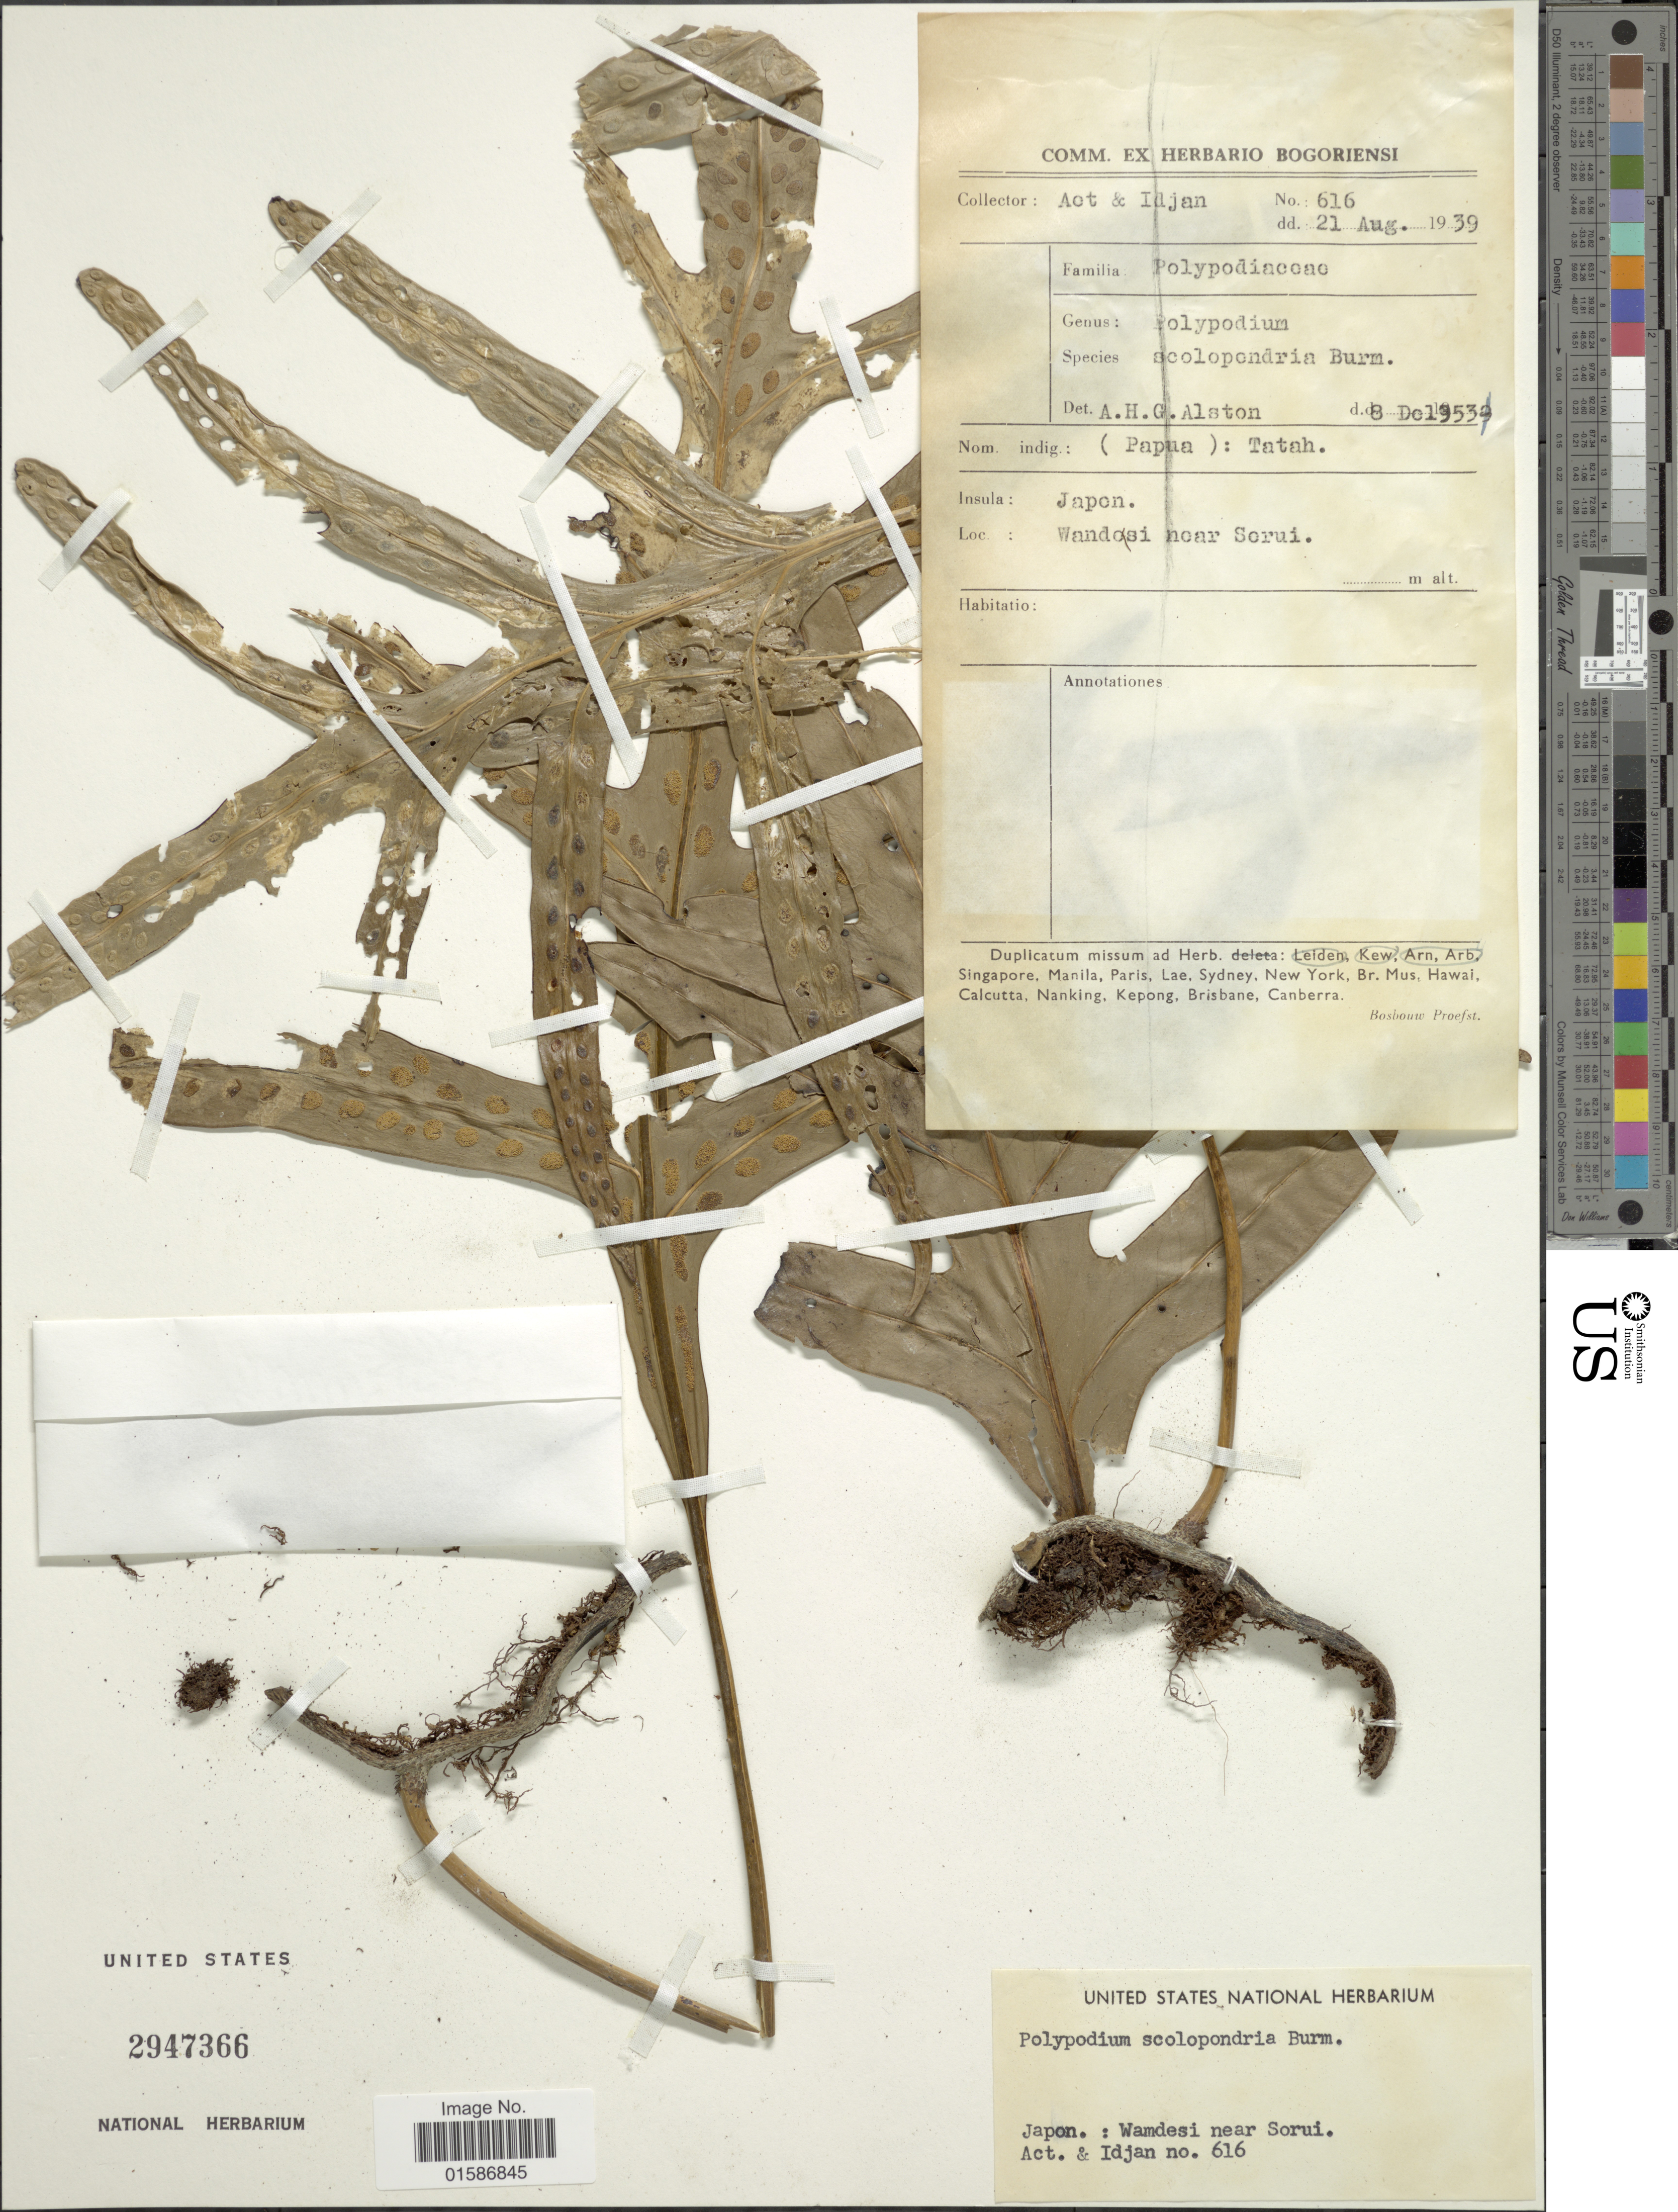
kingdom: Plantae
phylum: Tracheophyta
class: Polypodiopsida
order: Polypodiales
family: Polypodiaceae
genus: Microsorum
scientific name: Microsorum scolopendria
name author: (Burm. f.) Copel.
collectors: -- Aet & -. Idjan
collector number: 616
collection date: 1939-08-21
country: Japan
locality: Insula: Japon, Wandosi near Sorui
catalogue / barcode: US 2947366